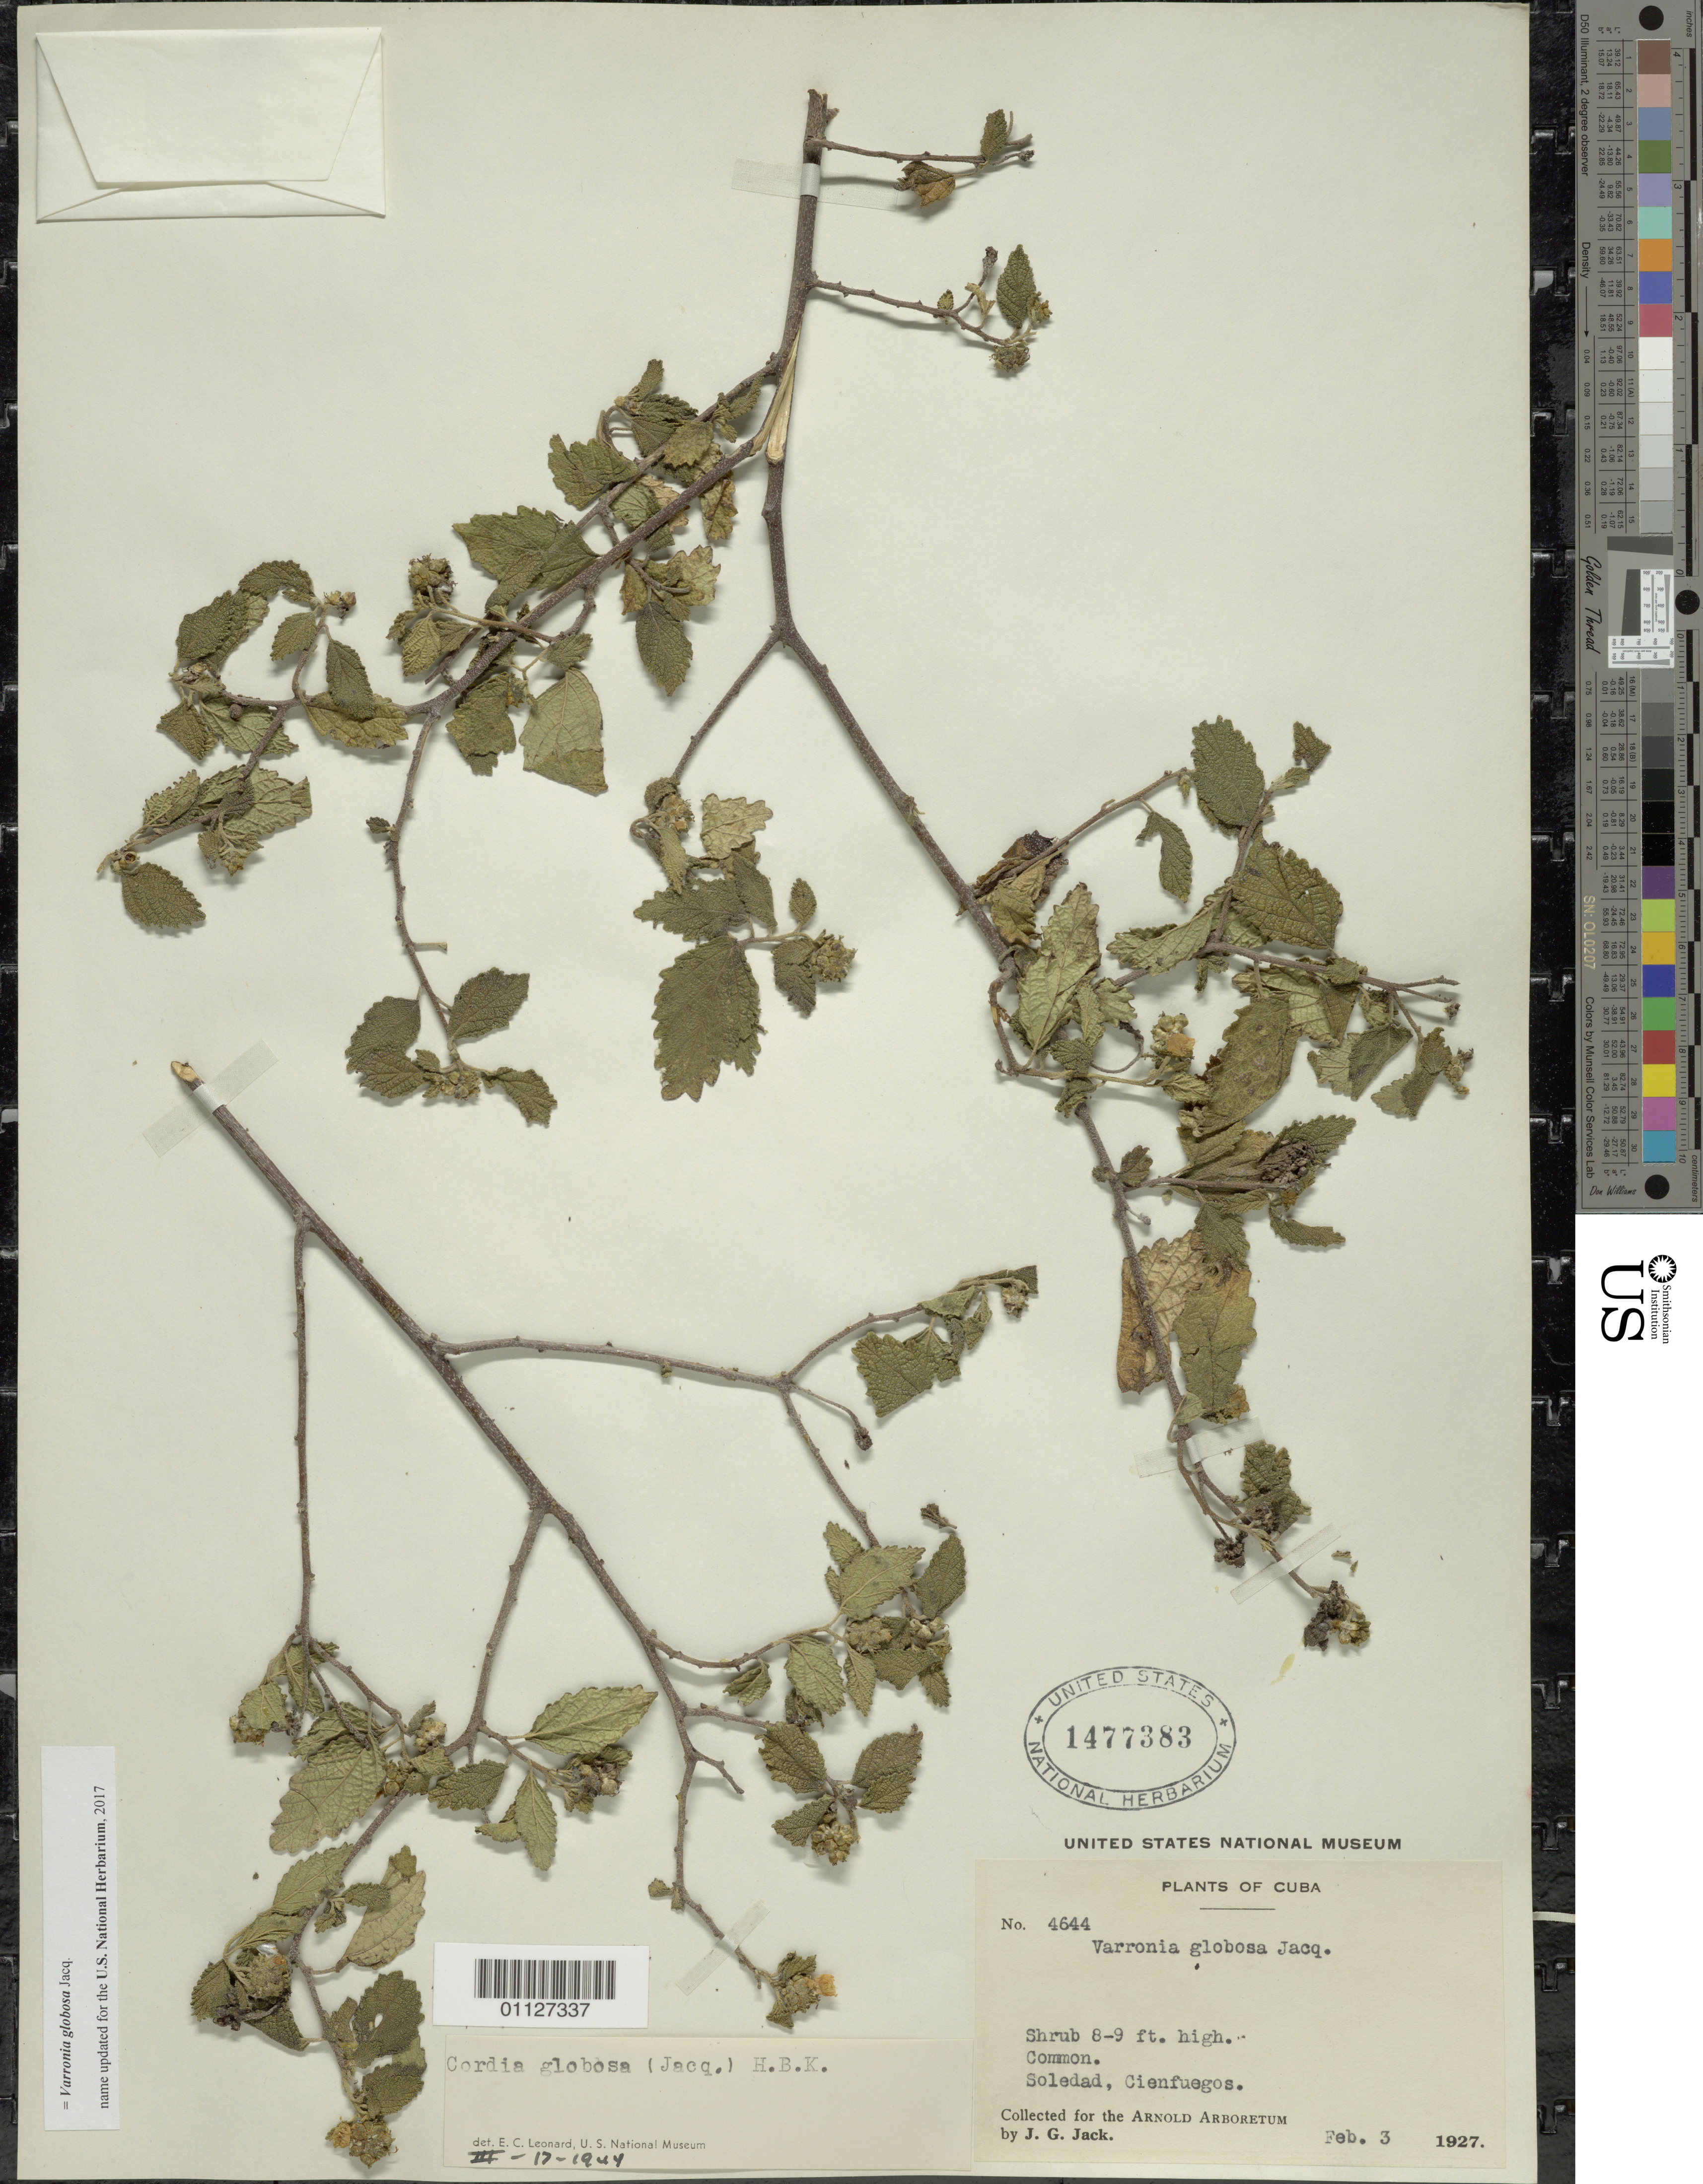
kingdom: Plantae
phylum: Tracheophyta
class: Magnoliopsida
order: Boraginales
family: Cordiaceae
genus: Varronia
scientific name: Varronia globosa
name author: Jacq.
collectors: J. G. Jack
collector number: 4644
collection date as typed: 03 Feb 1927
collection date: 1927-02-03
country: Cuba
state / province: Cienfuegos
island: Cuba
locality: Soledad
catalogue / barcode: US 1477383